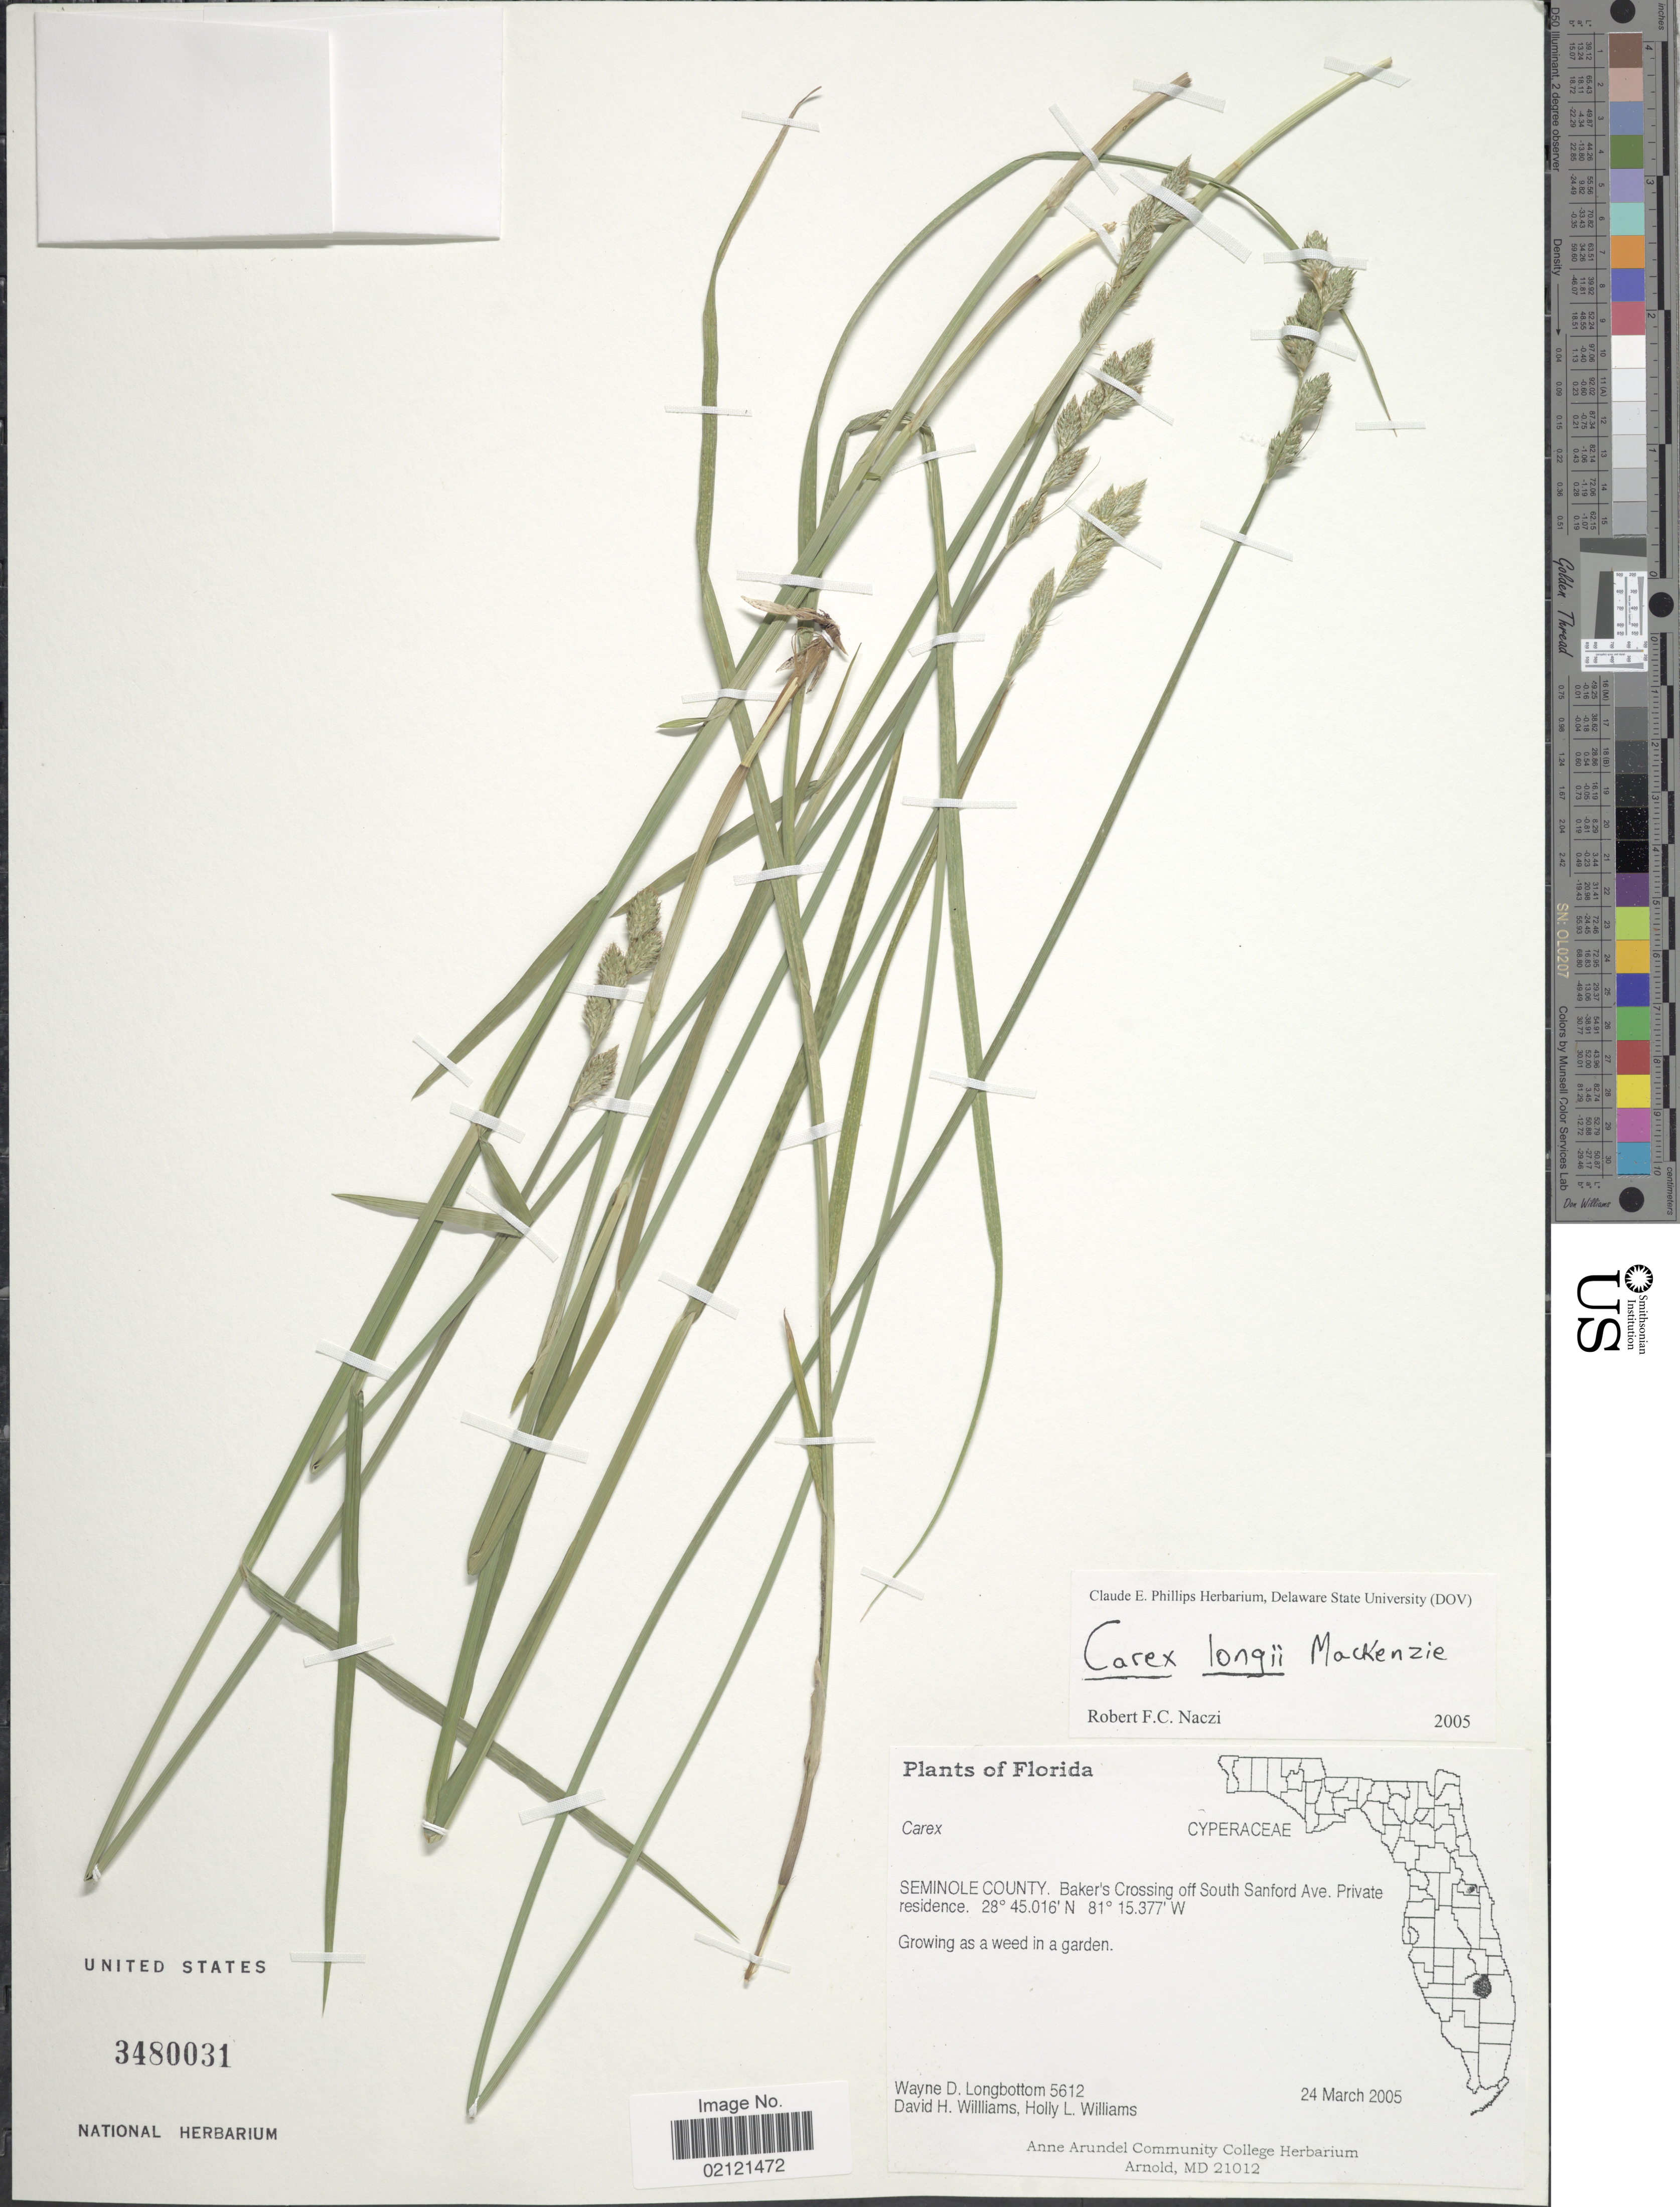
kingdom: Plantae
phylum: Tracheophyta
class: Liliopsida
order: Poales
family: Cyperaceae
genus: Carex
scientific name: Carex longii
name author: Mack.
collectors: W. D. Longbottom, D. H. Williams & H. Williams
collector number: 5612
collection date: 2005-03-24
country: United States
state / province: Florida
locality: Seminole County. Baker's Crossing off South Sanford Ave. Private residence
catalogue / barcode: US 3480031